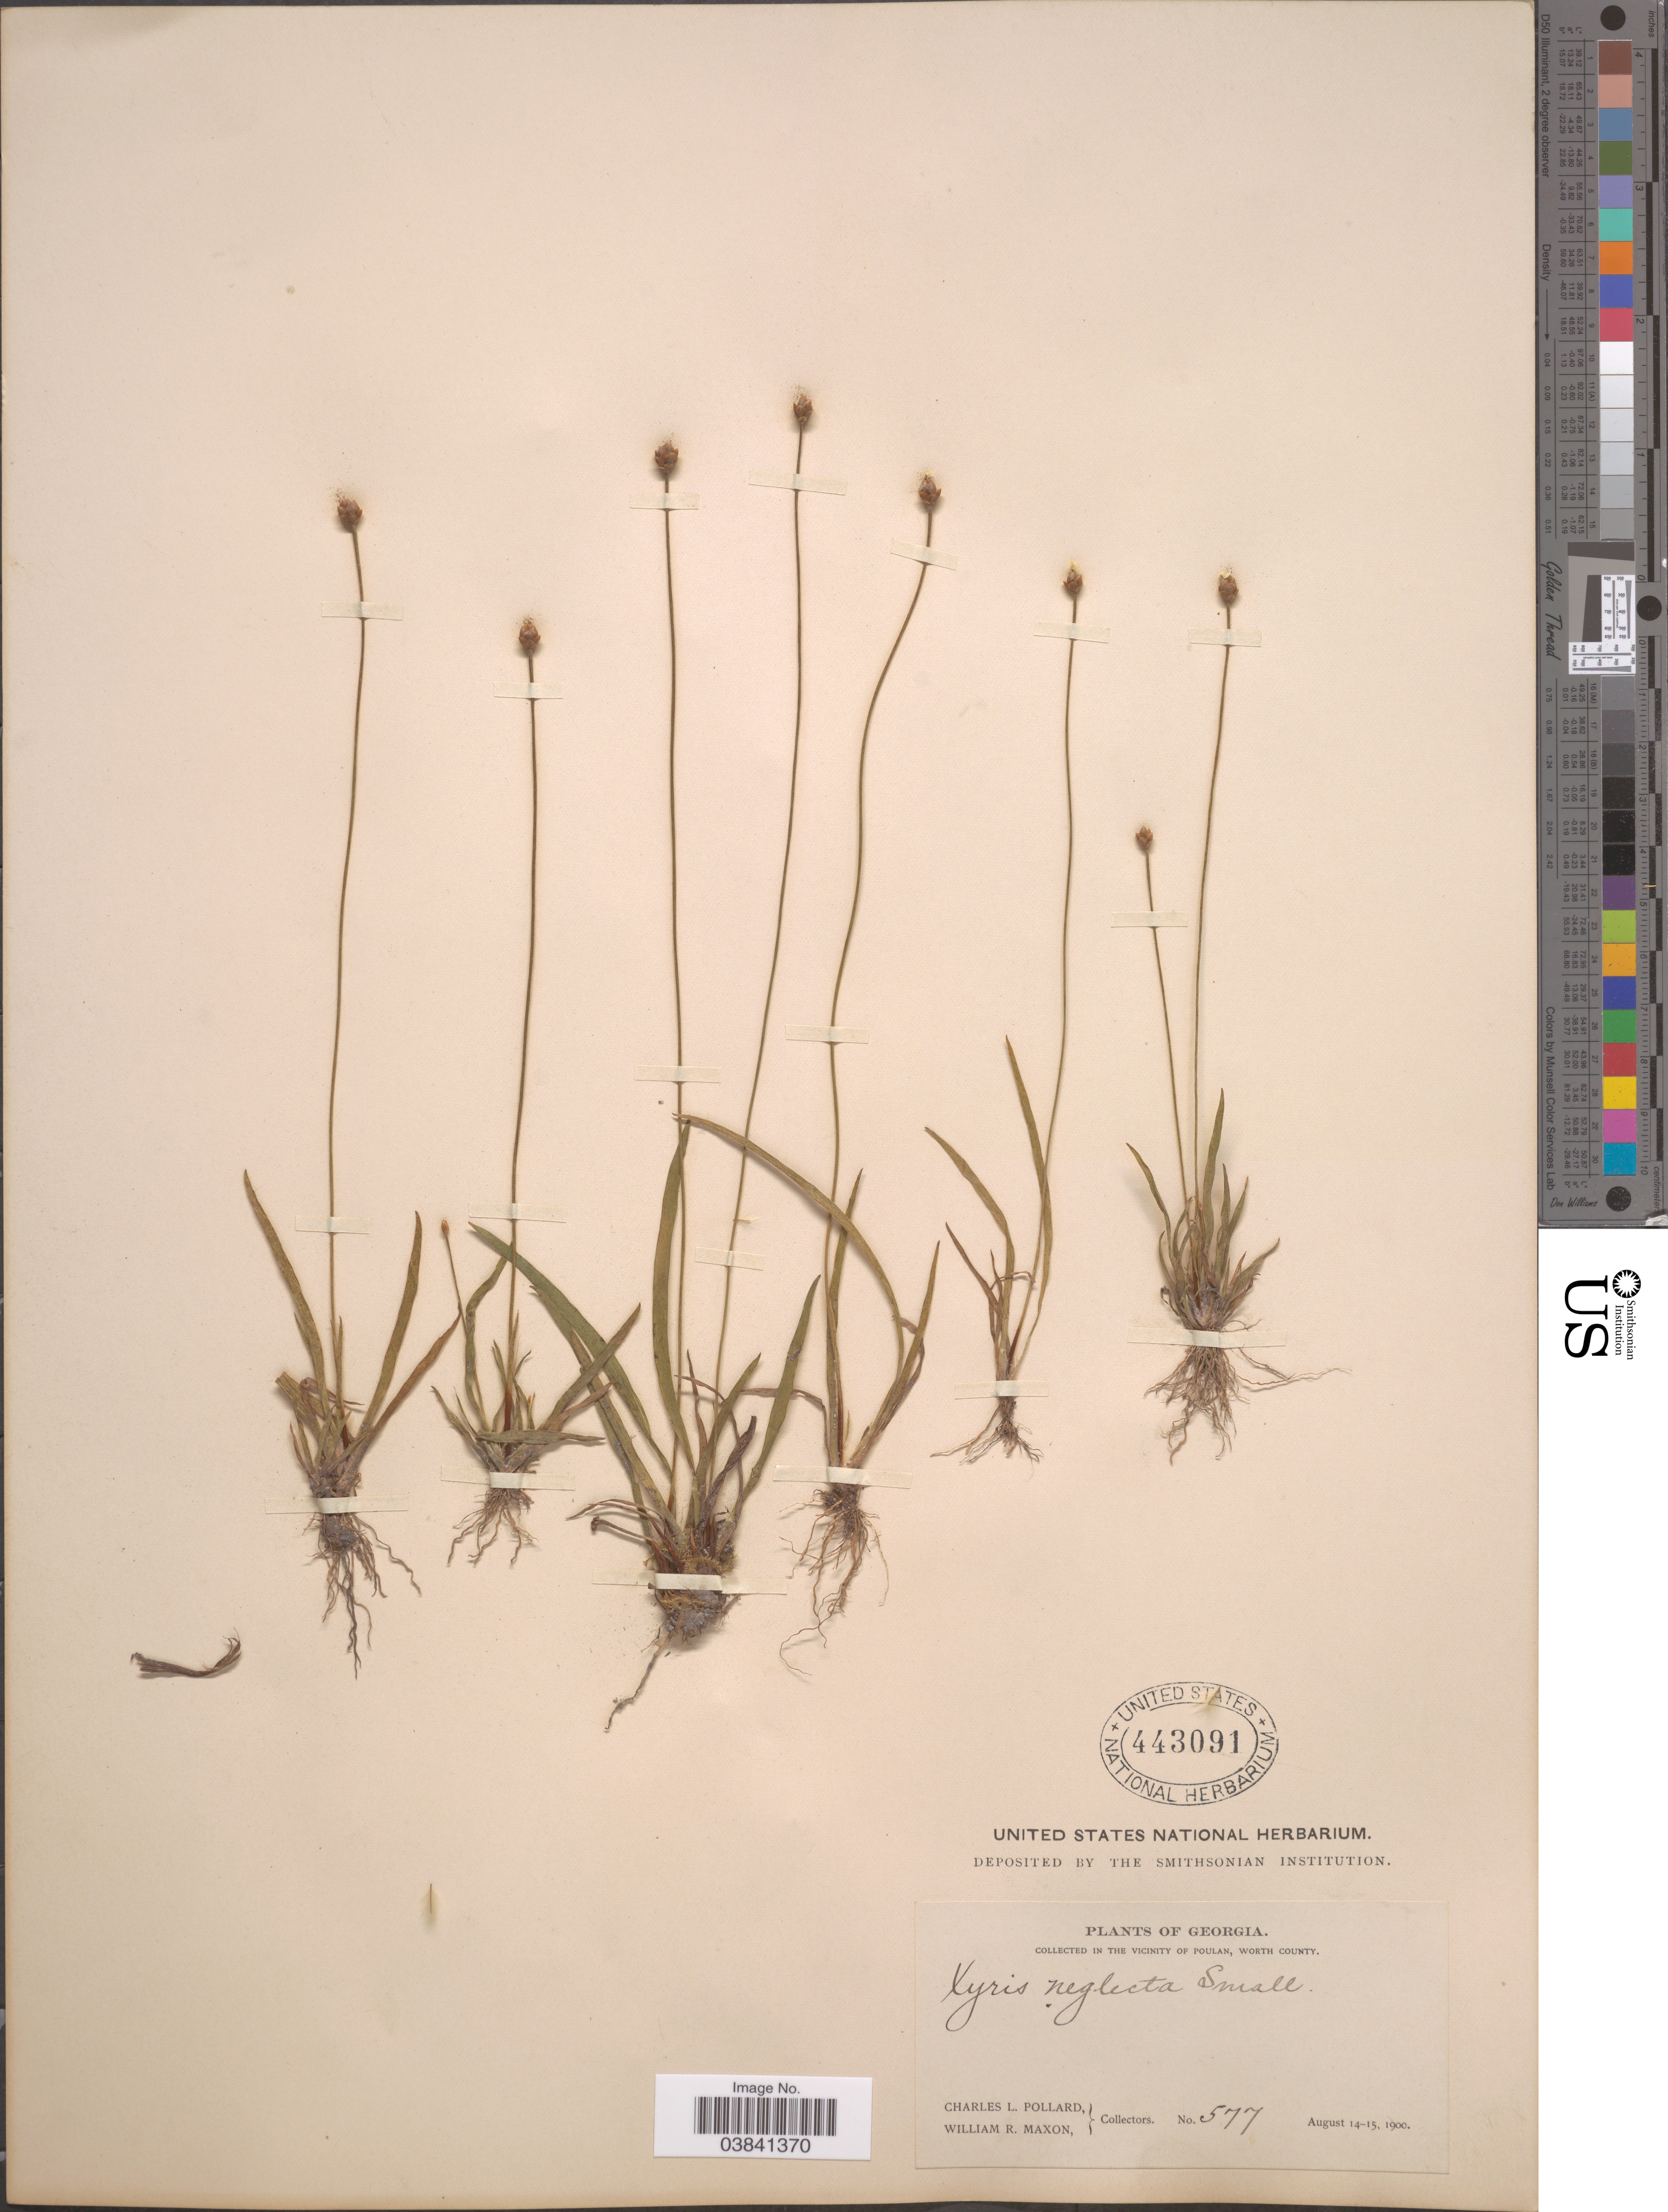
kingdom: Plantae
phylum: Tracheophyta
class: Liliopsida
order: Poales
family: Xyridaceae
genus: Xyris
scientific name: Xyris difformis var. curtissii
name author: (Malme) Kral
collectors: C. L. Pollard & W. R. Maxon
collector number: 577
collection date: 1900-08-14/1900-08-15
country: United States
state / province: Georgia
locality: In the vicinity of Poulan, Worth County.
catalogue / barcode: US 443091